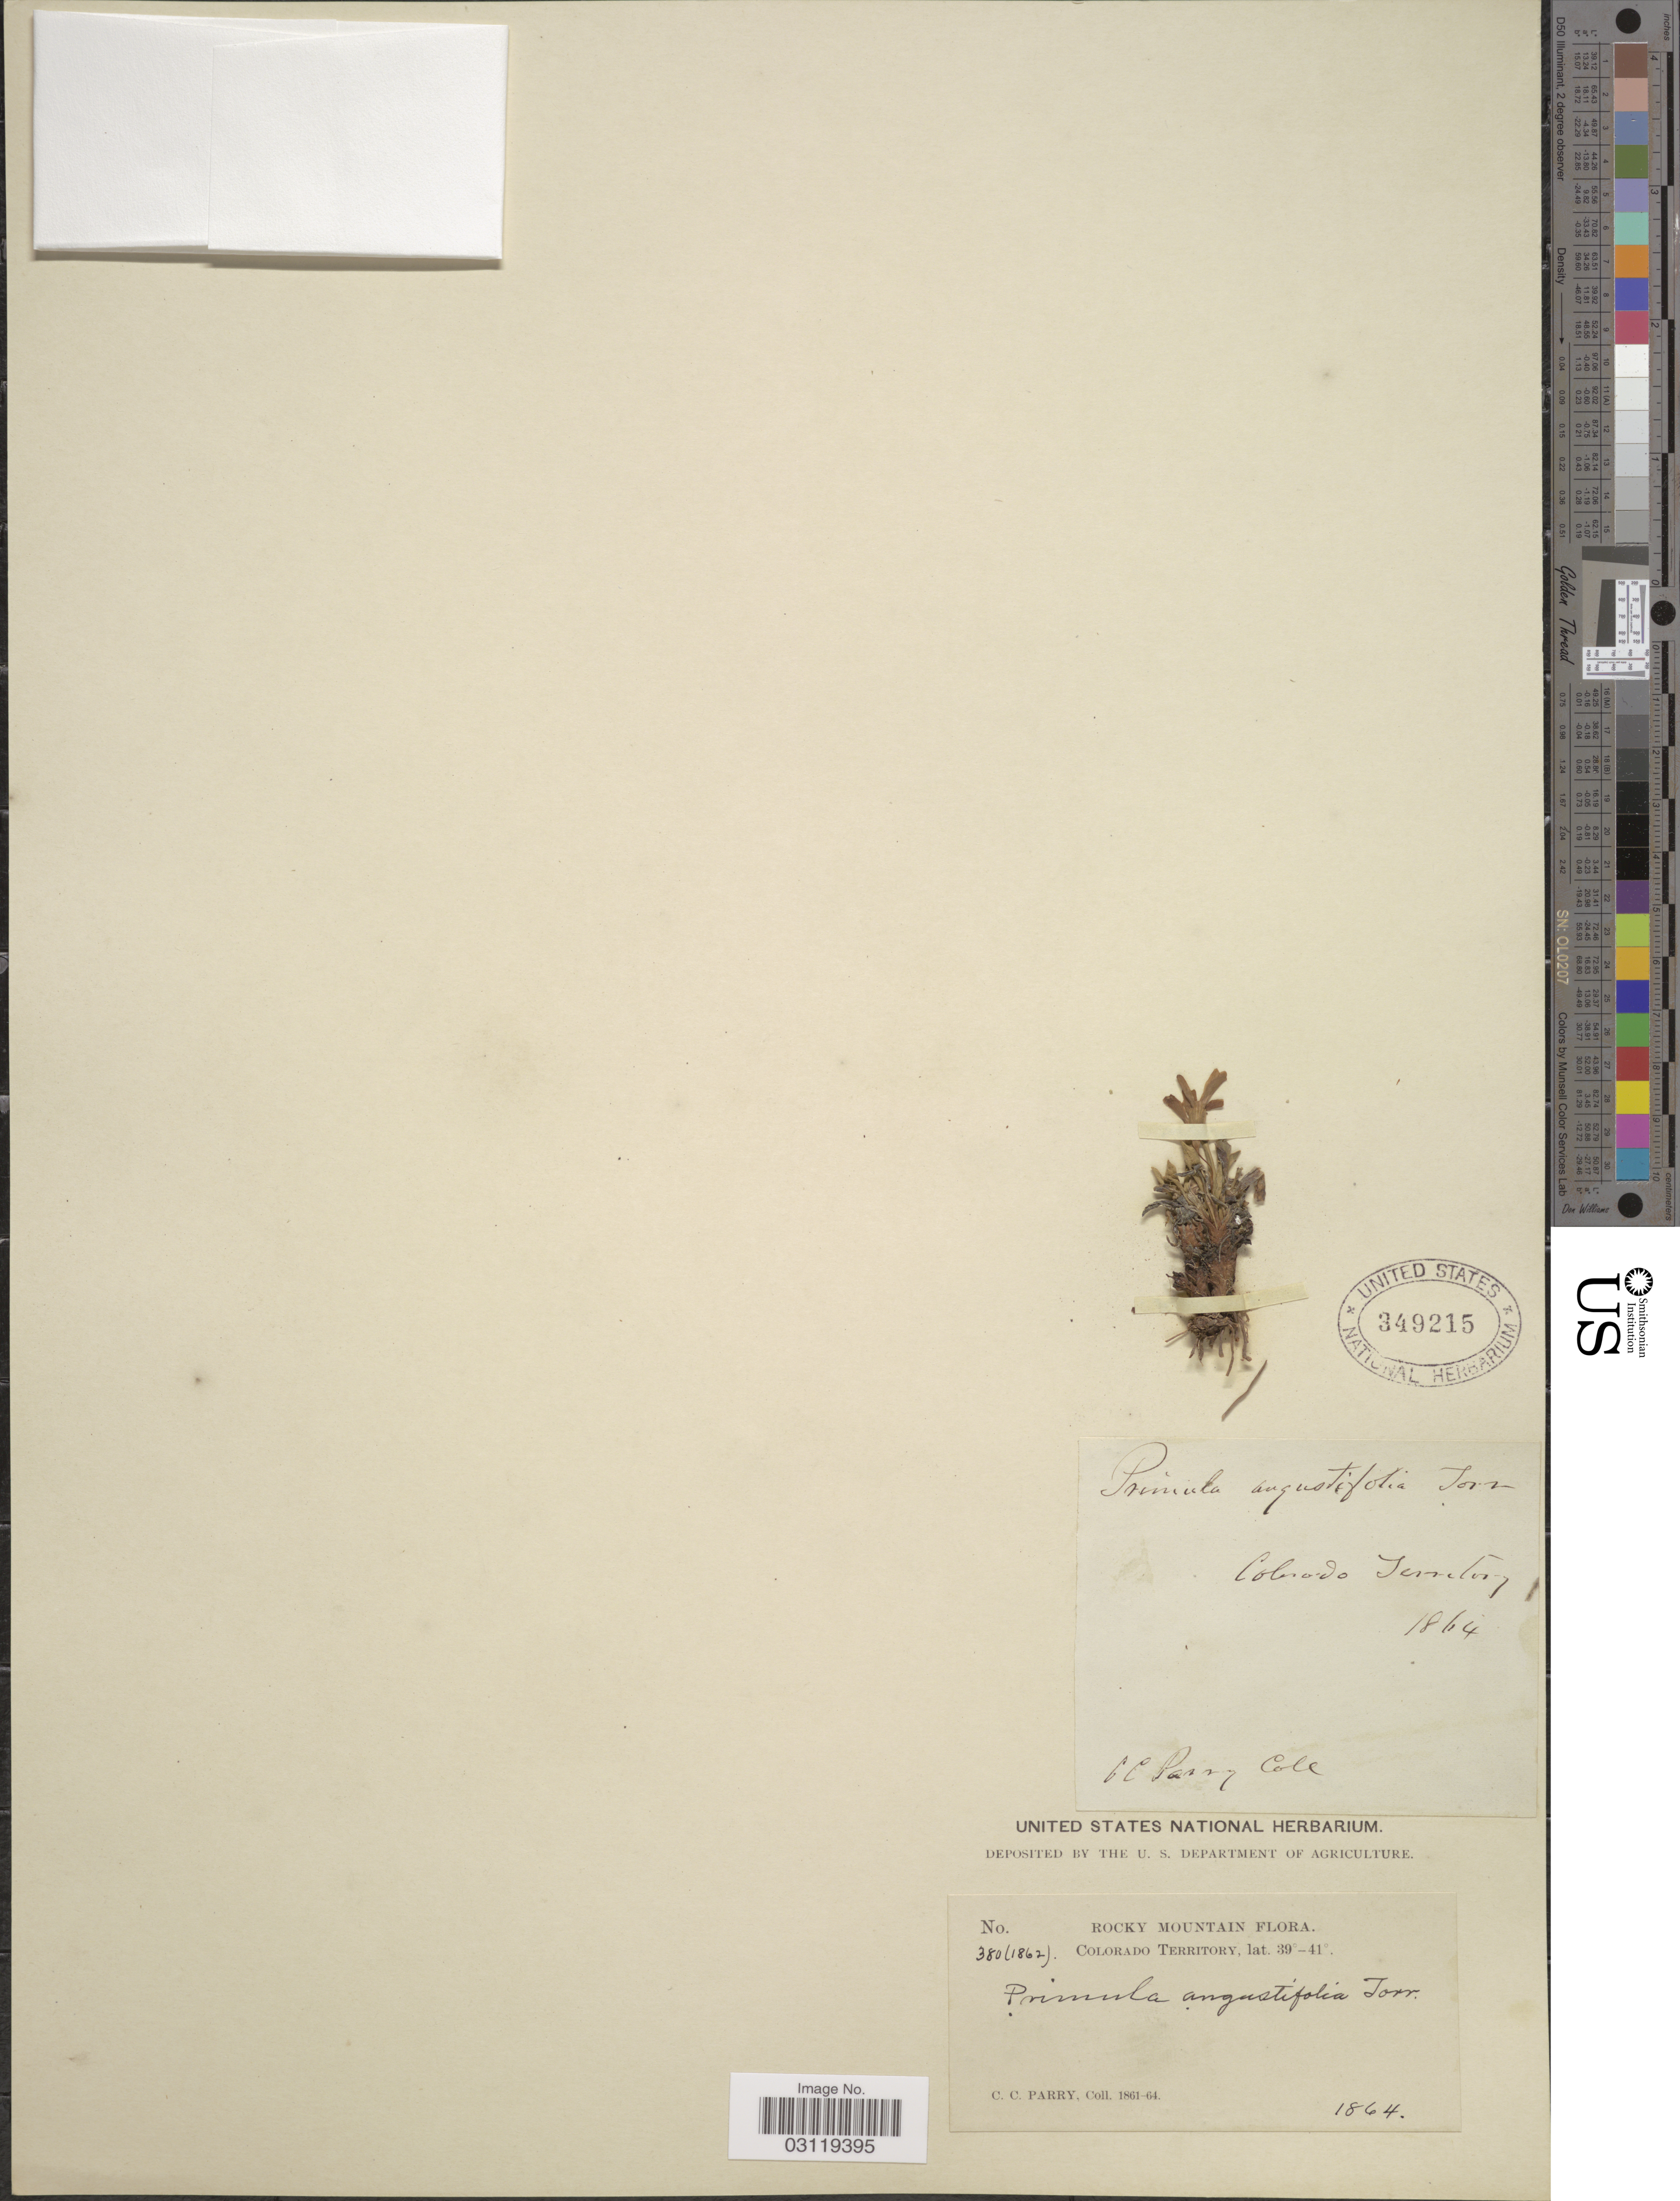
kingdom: Plantae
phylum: Tracheophyta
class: Magnoliopsida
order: Ericales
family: Primulaceae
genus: Primula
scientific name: Primula angustifolia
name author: Torr.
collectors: C. C. Parry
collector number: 380(1862)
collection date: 1864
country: United States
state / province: Colorado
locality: Colorado Territory. Rocky Mountain.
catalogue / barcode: US 349215